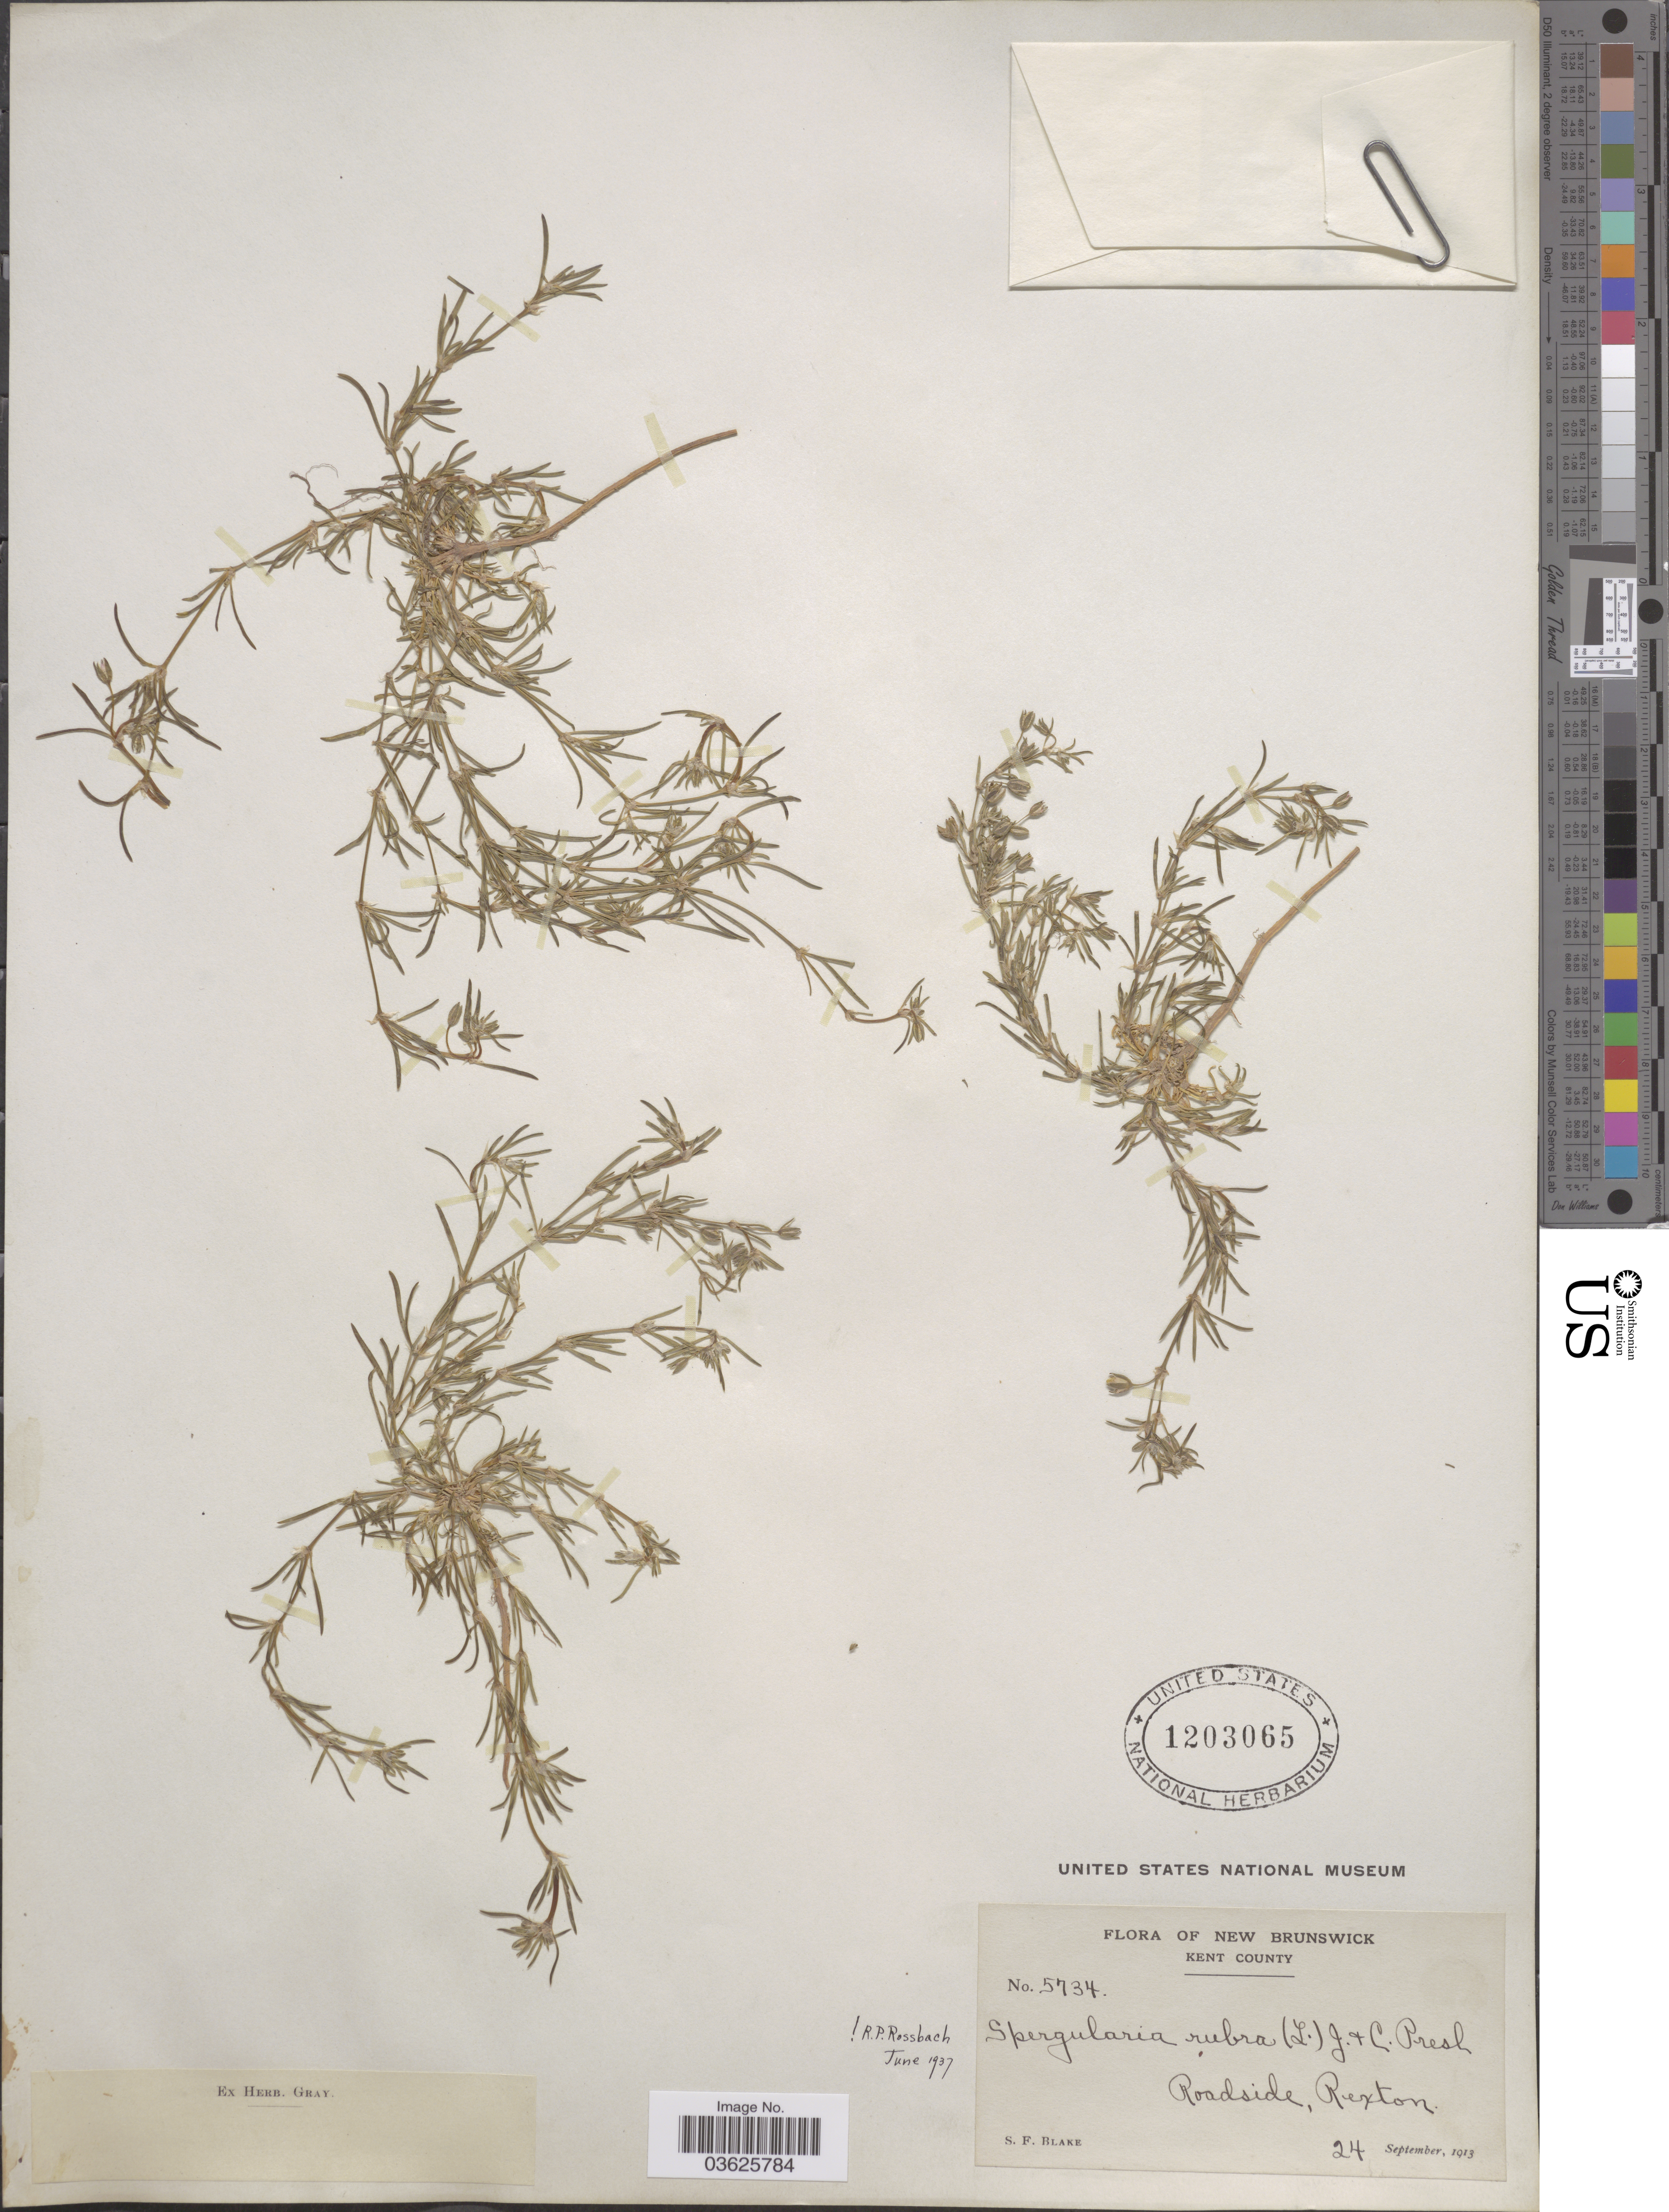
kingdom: Plantae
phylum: Tracheophyta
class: Magnoliopsida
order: Caryophyllales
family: Caryophyllaceae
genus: Spergularia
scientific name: Spergularia rubra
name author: (L.) J. Presl & C. Presl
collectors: S. Blake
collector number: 5734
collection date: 1913-09-24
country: Canada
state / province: New Brunswick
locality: Kent County. Roadside, Rexton.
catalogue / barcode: US 1203065